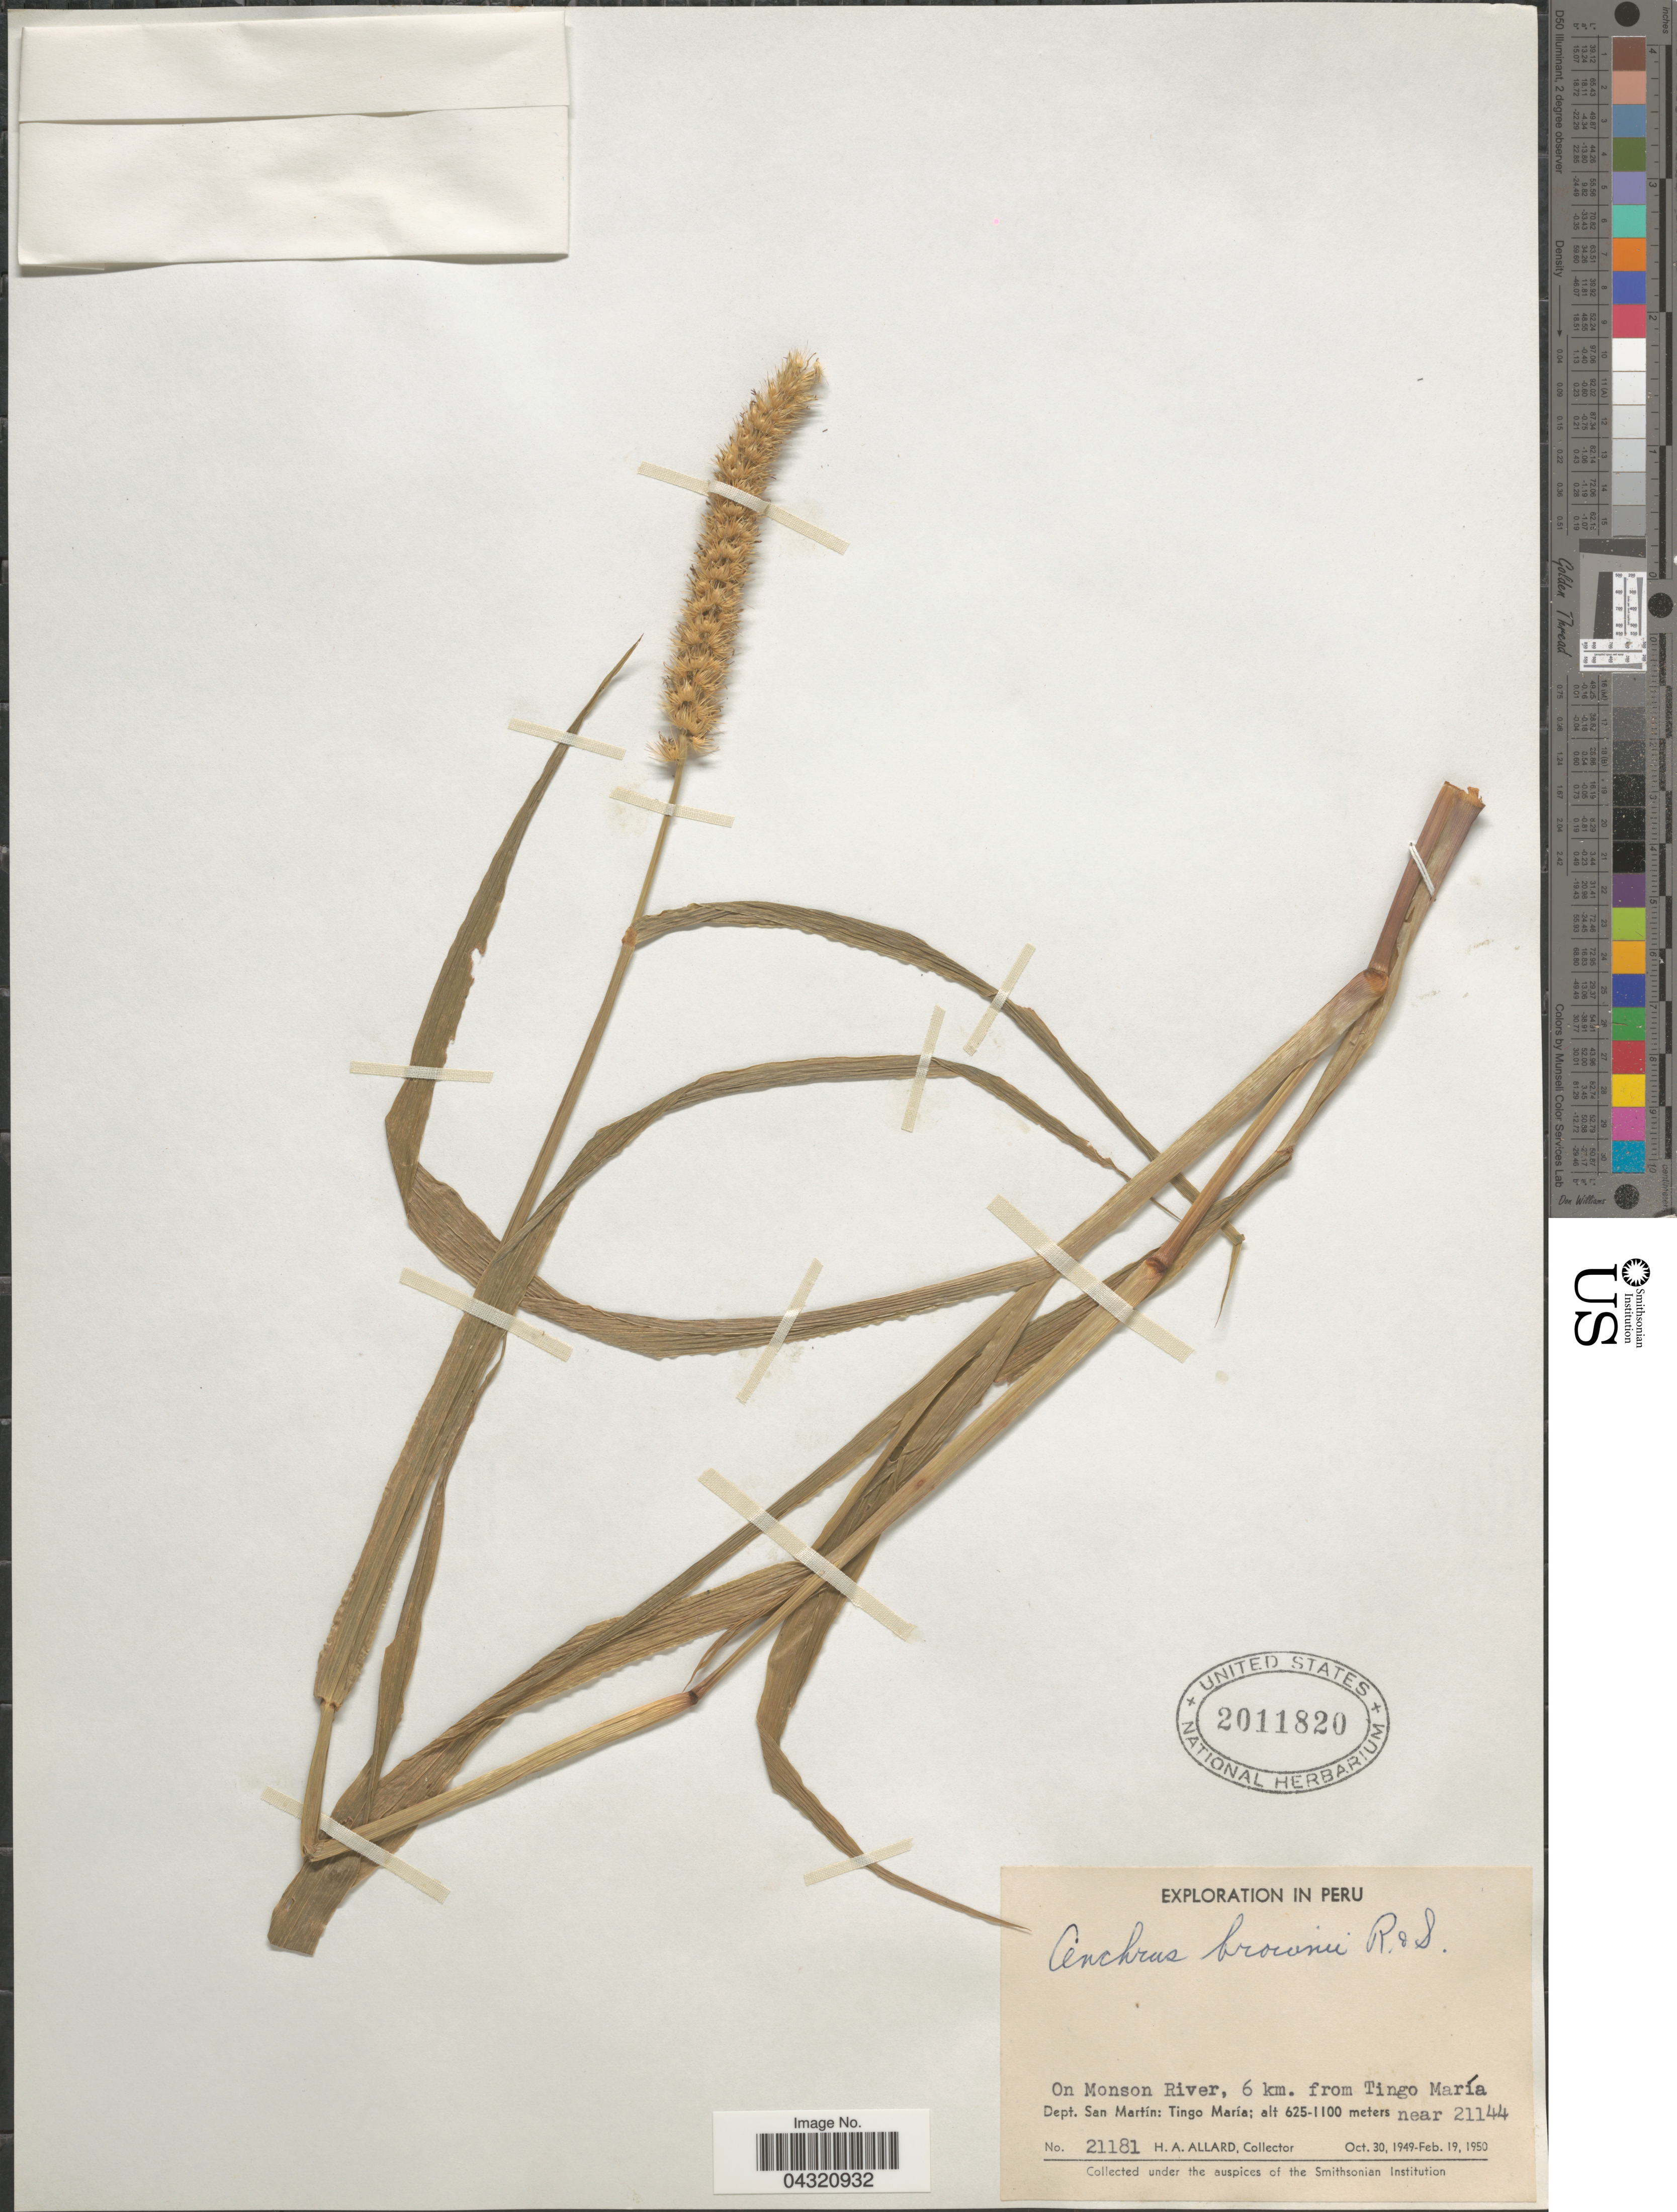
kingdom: Plantae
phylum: Tracheophyta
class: Liliopsida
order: Poales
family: Poaceae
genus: Cenchrus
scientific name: Cenchrus brownii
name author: Roem. & Schult.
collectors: H. A. Allard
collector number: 21181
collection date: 1949-10-30/1950-02-19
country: Peru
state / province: San Martín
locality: Exploration in Peru. On Monson River, 6 km. from Tingo María. Dept. San Martín: Tingo María.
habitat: on river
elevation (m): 625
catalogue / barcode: US 2011820